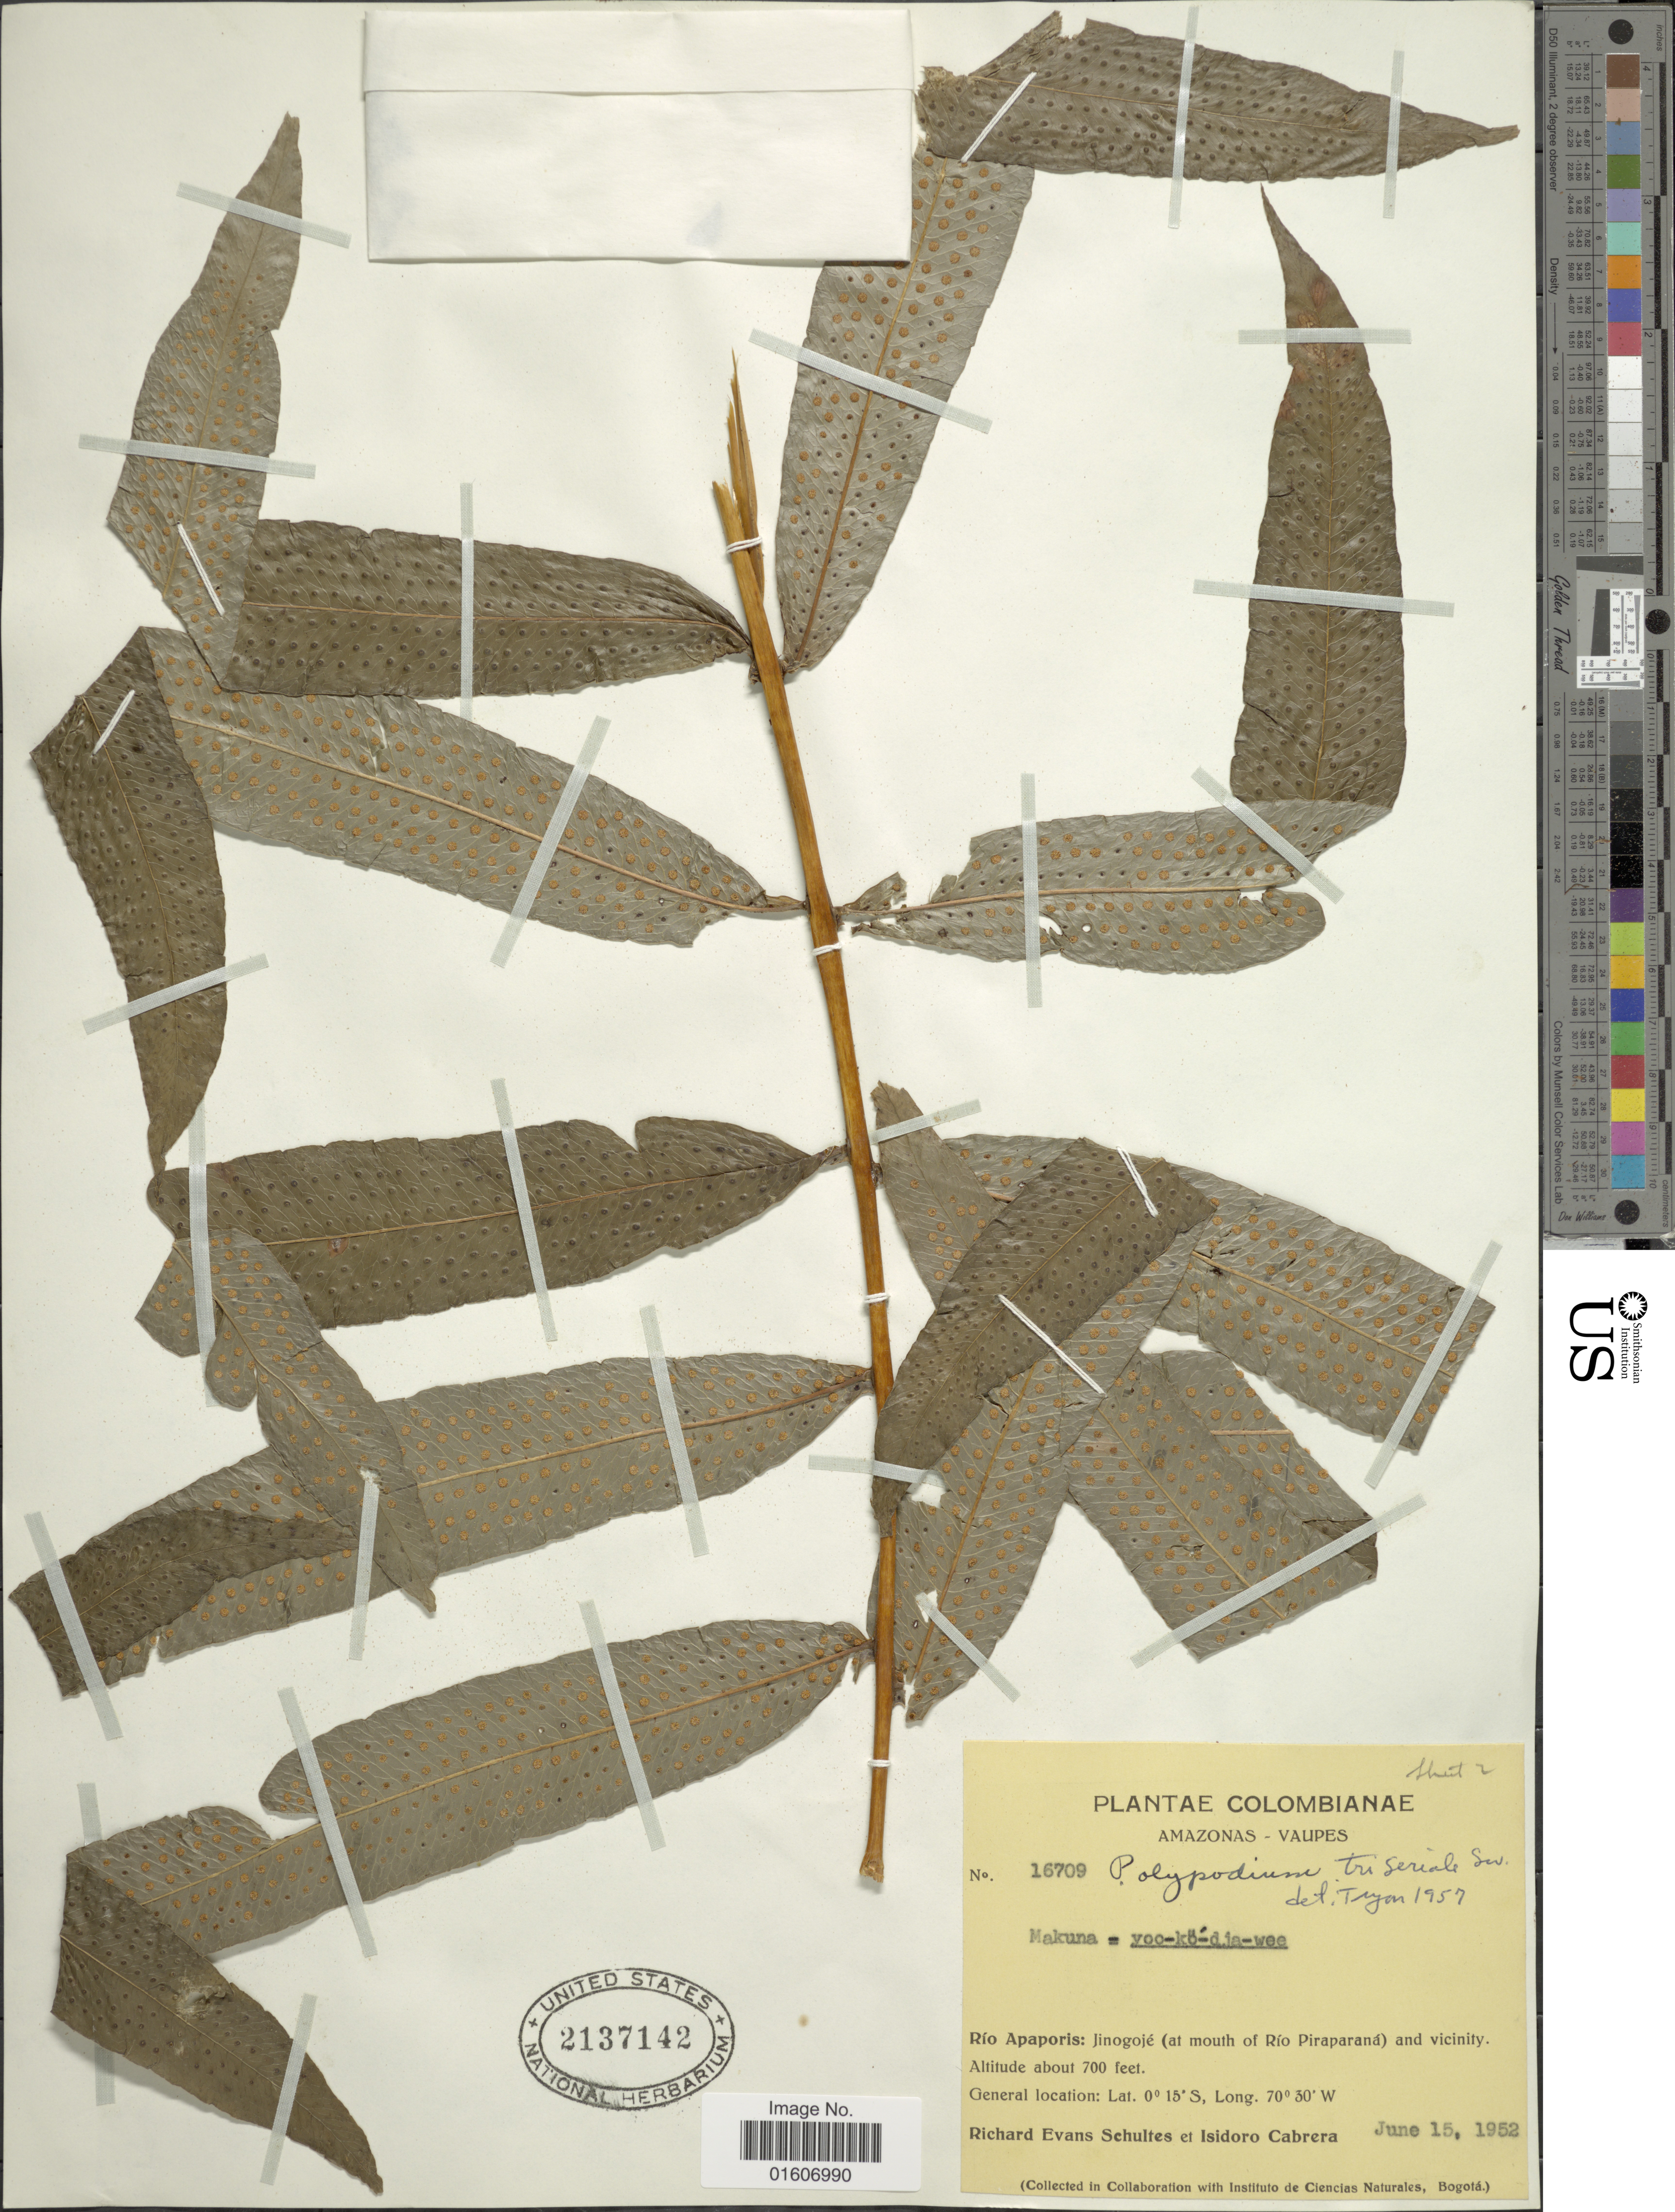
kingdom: Plantae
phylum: Tracheophyta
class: Polypodiopsida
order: Polypodiales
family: Polypodiaceae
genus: Serpocaulon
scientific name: Serpocaulon triseriale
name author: (Sw.) A.R. Sm.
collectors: R. E. Schultes & I. Cabrera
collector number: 16709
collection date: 1952-06-15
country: Colombia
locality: Amazonas-Vaupés, Río Apaporis: Jinogojé (at mouth of Río Piraparaná) and vicinity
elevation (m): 213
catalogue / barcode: US 2137142